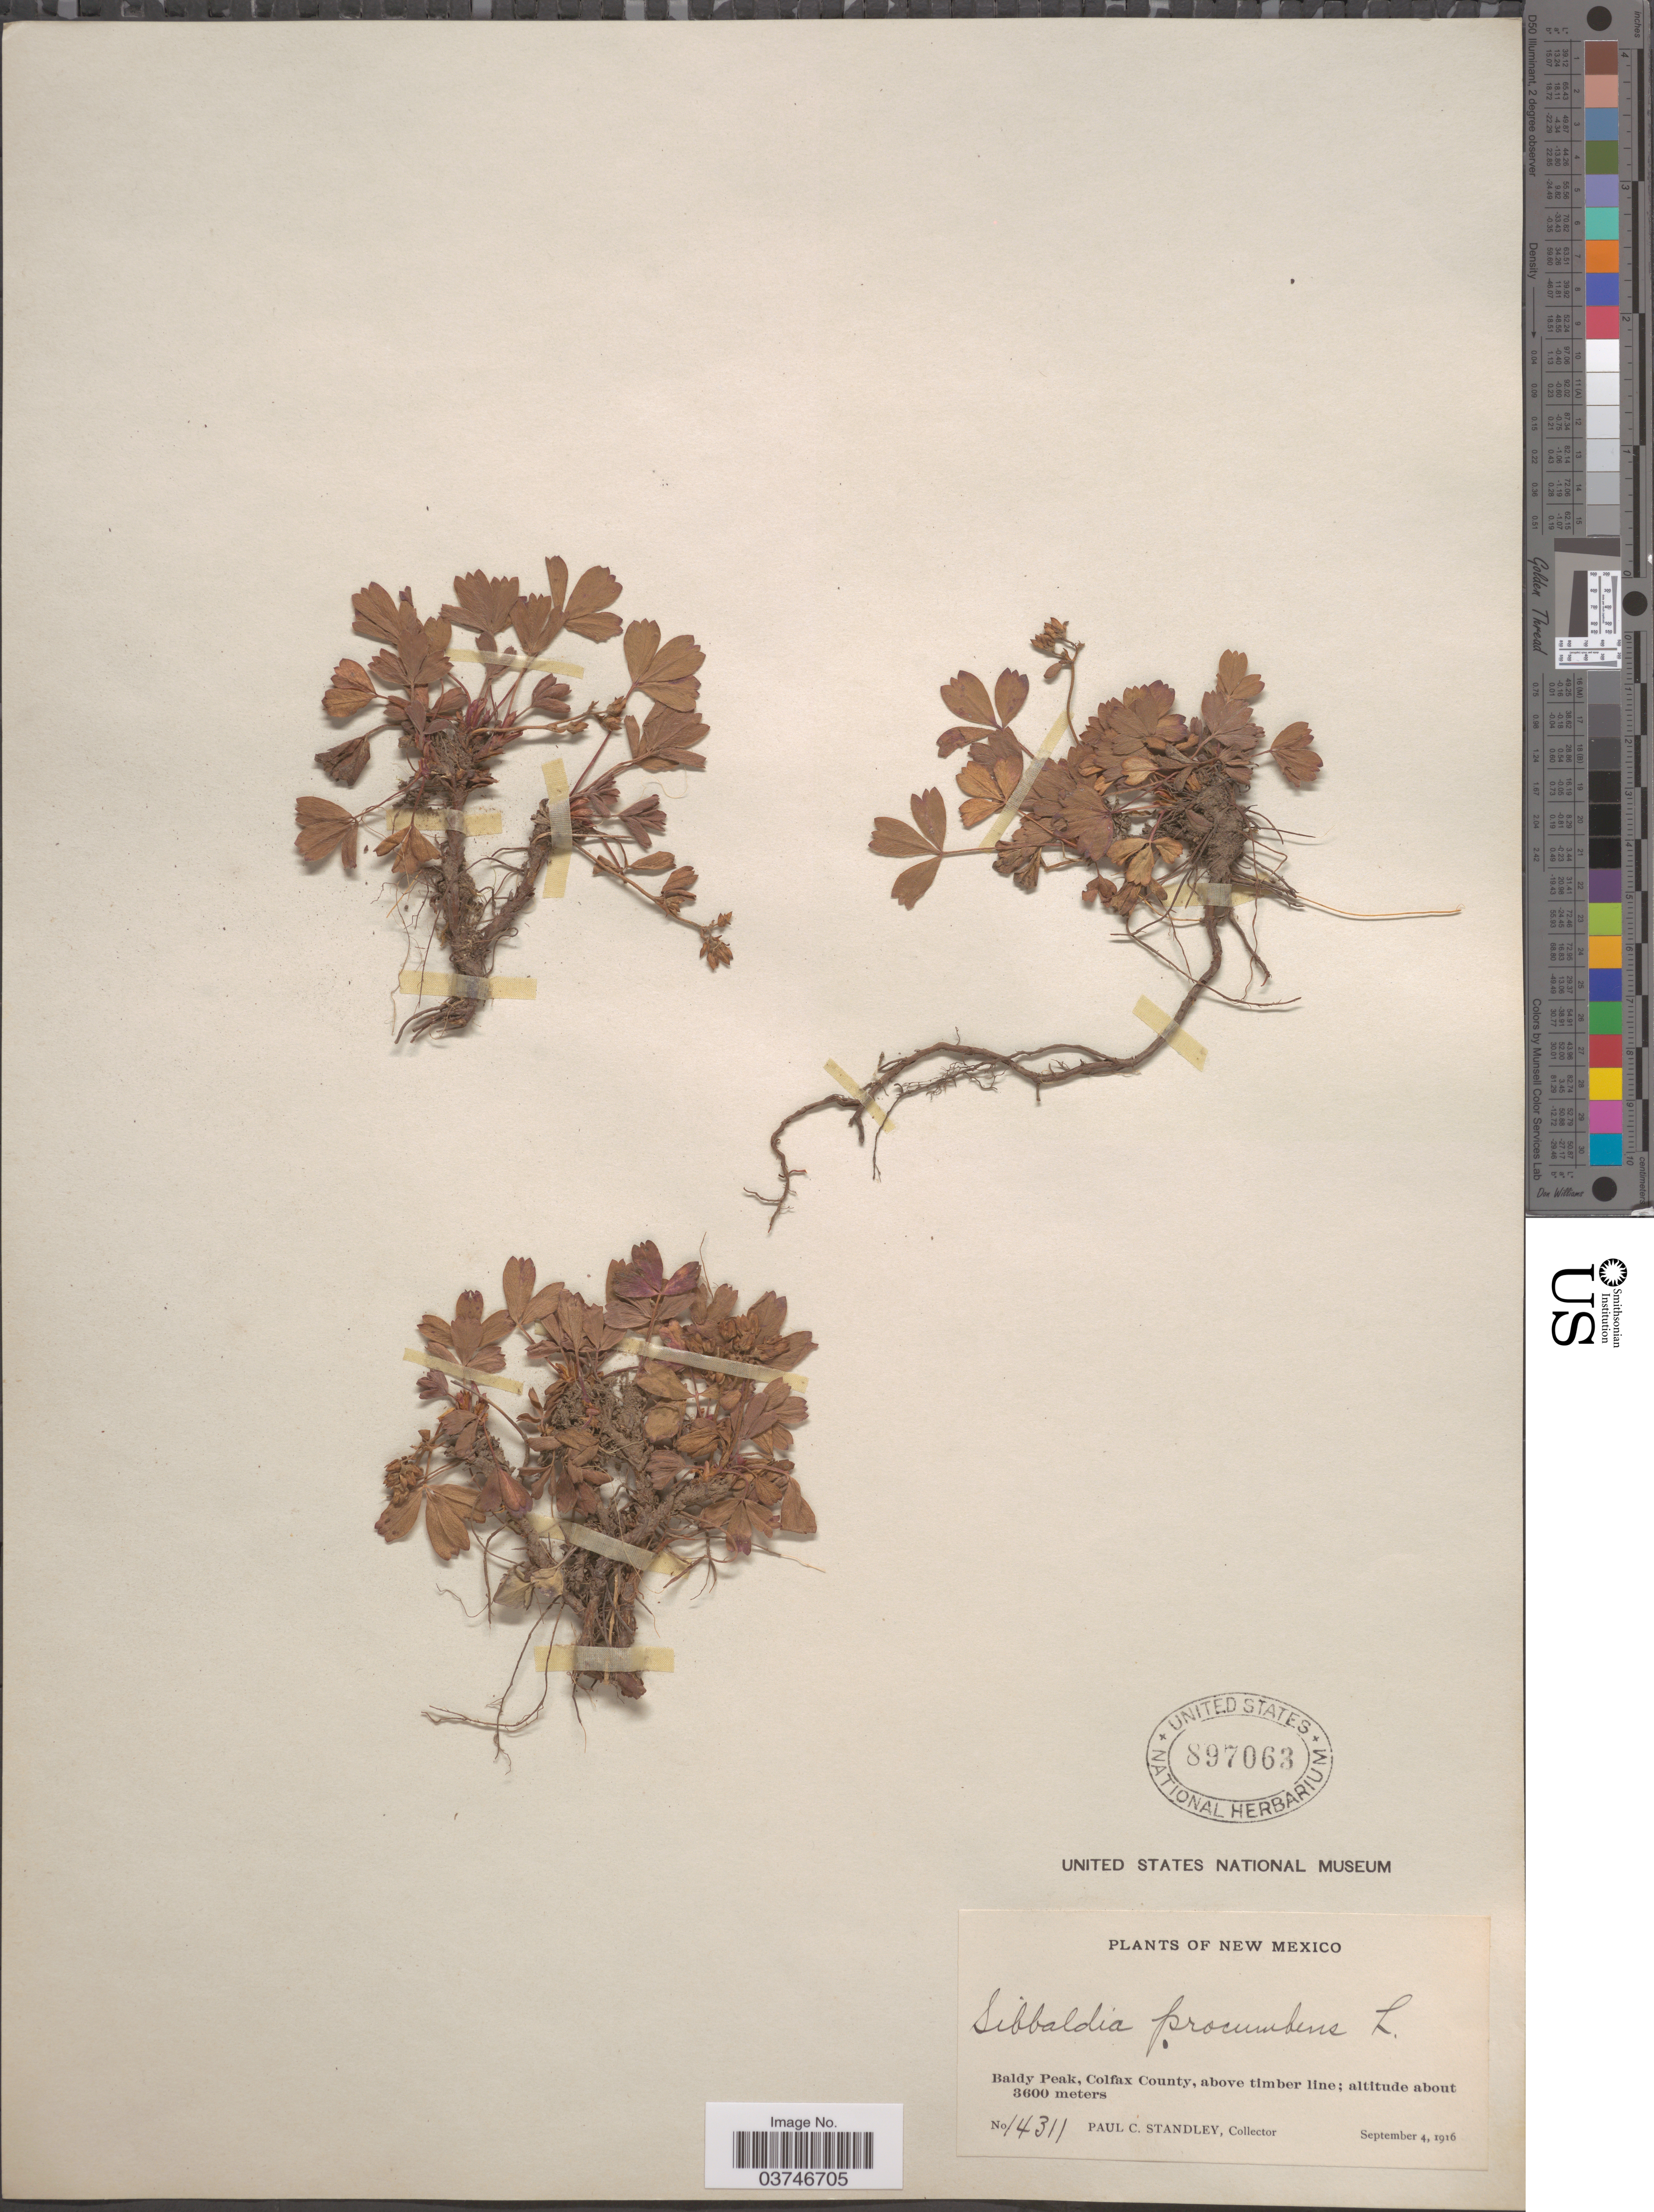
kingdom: Plantae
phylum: Tracheophyta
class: Magnoliopsida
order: Rosales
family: Rosaceae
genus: Sibbaldia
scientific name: Sibbaldia procumbens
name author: L.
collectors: P. C. Standley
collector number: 14311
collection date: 1916-09-04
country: United States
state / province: New Mexico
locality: Baldy Peak, Colfax County, above timber line.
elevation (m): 3600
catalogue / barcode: US 897063